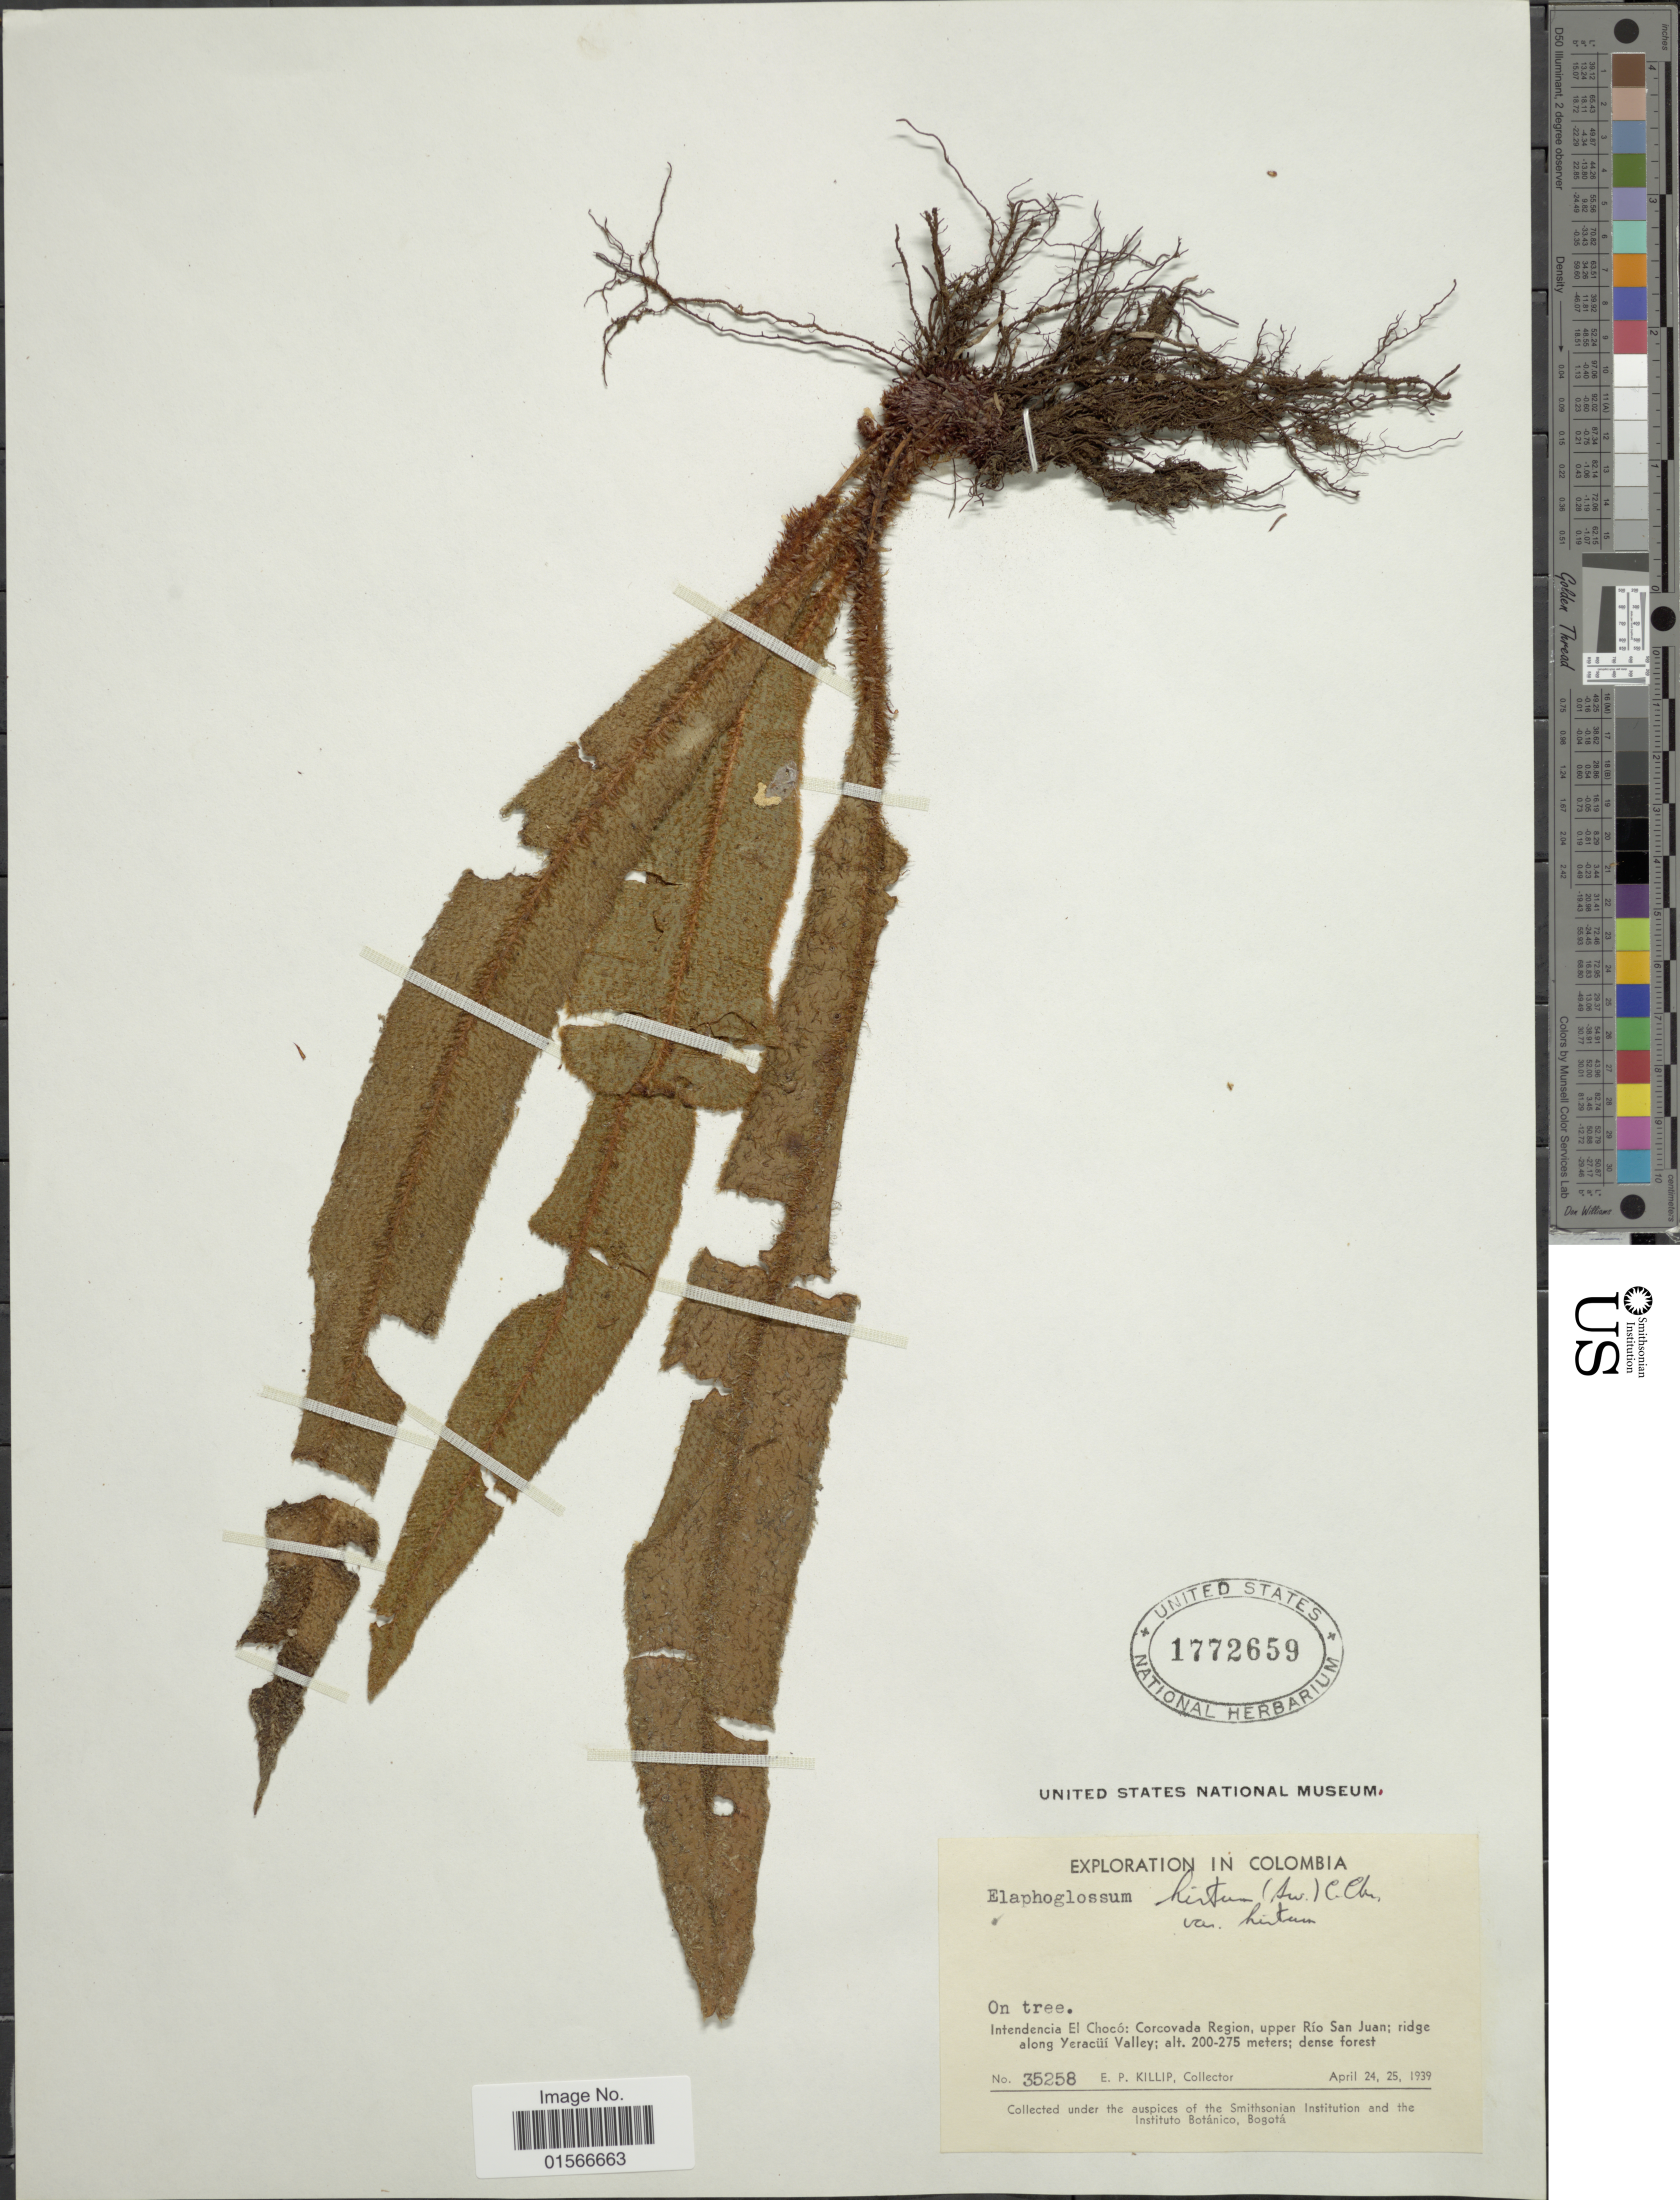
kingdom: Plantae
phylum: Tracheophyta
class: Polypodiopsida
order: Polypodiales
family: Dryopteridaceae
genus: Elaphoglossum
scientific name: Elaphoglossum hirtum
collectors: E. P. Killip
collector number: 35258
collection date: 1939-04-24/1939-04-25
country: Colombia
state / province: Chocó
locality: Intendencia El Chocó: Corcovada Region, upper Río San Juan; ridge along Yeracüí Valley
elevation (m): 200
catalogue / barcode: US 1772659